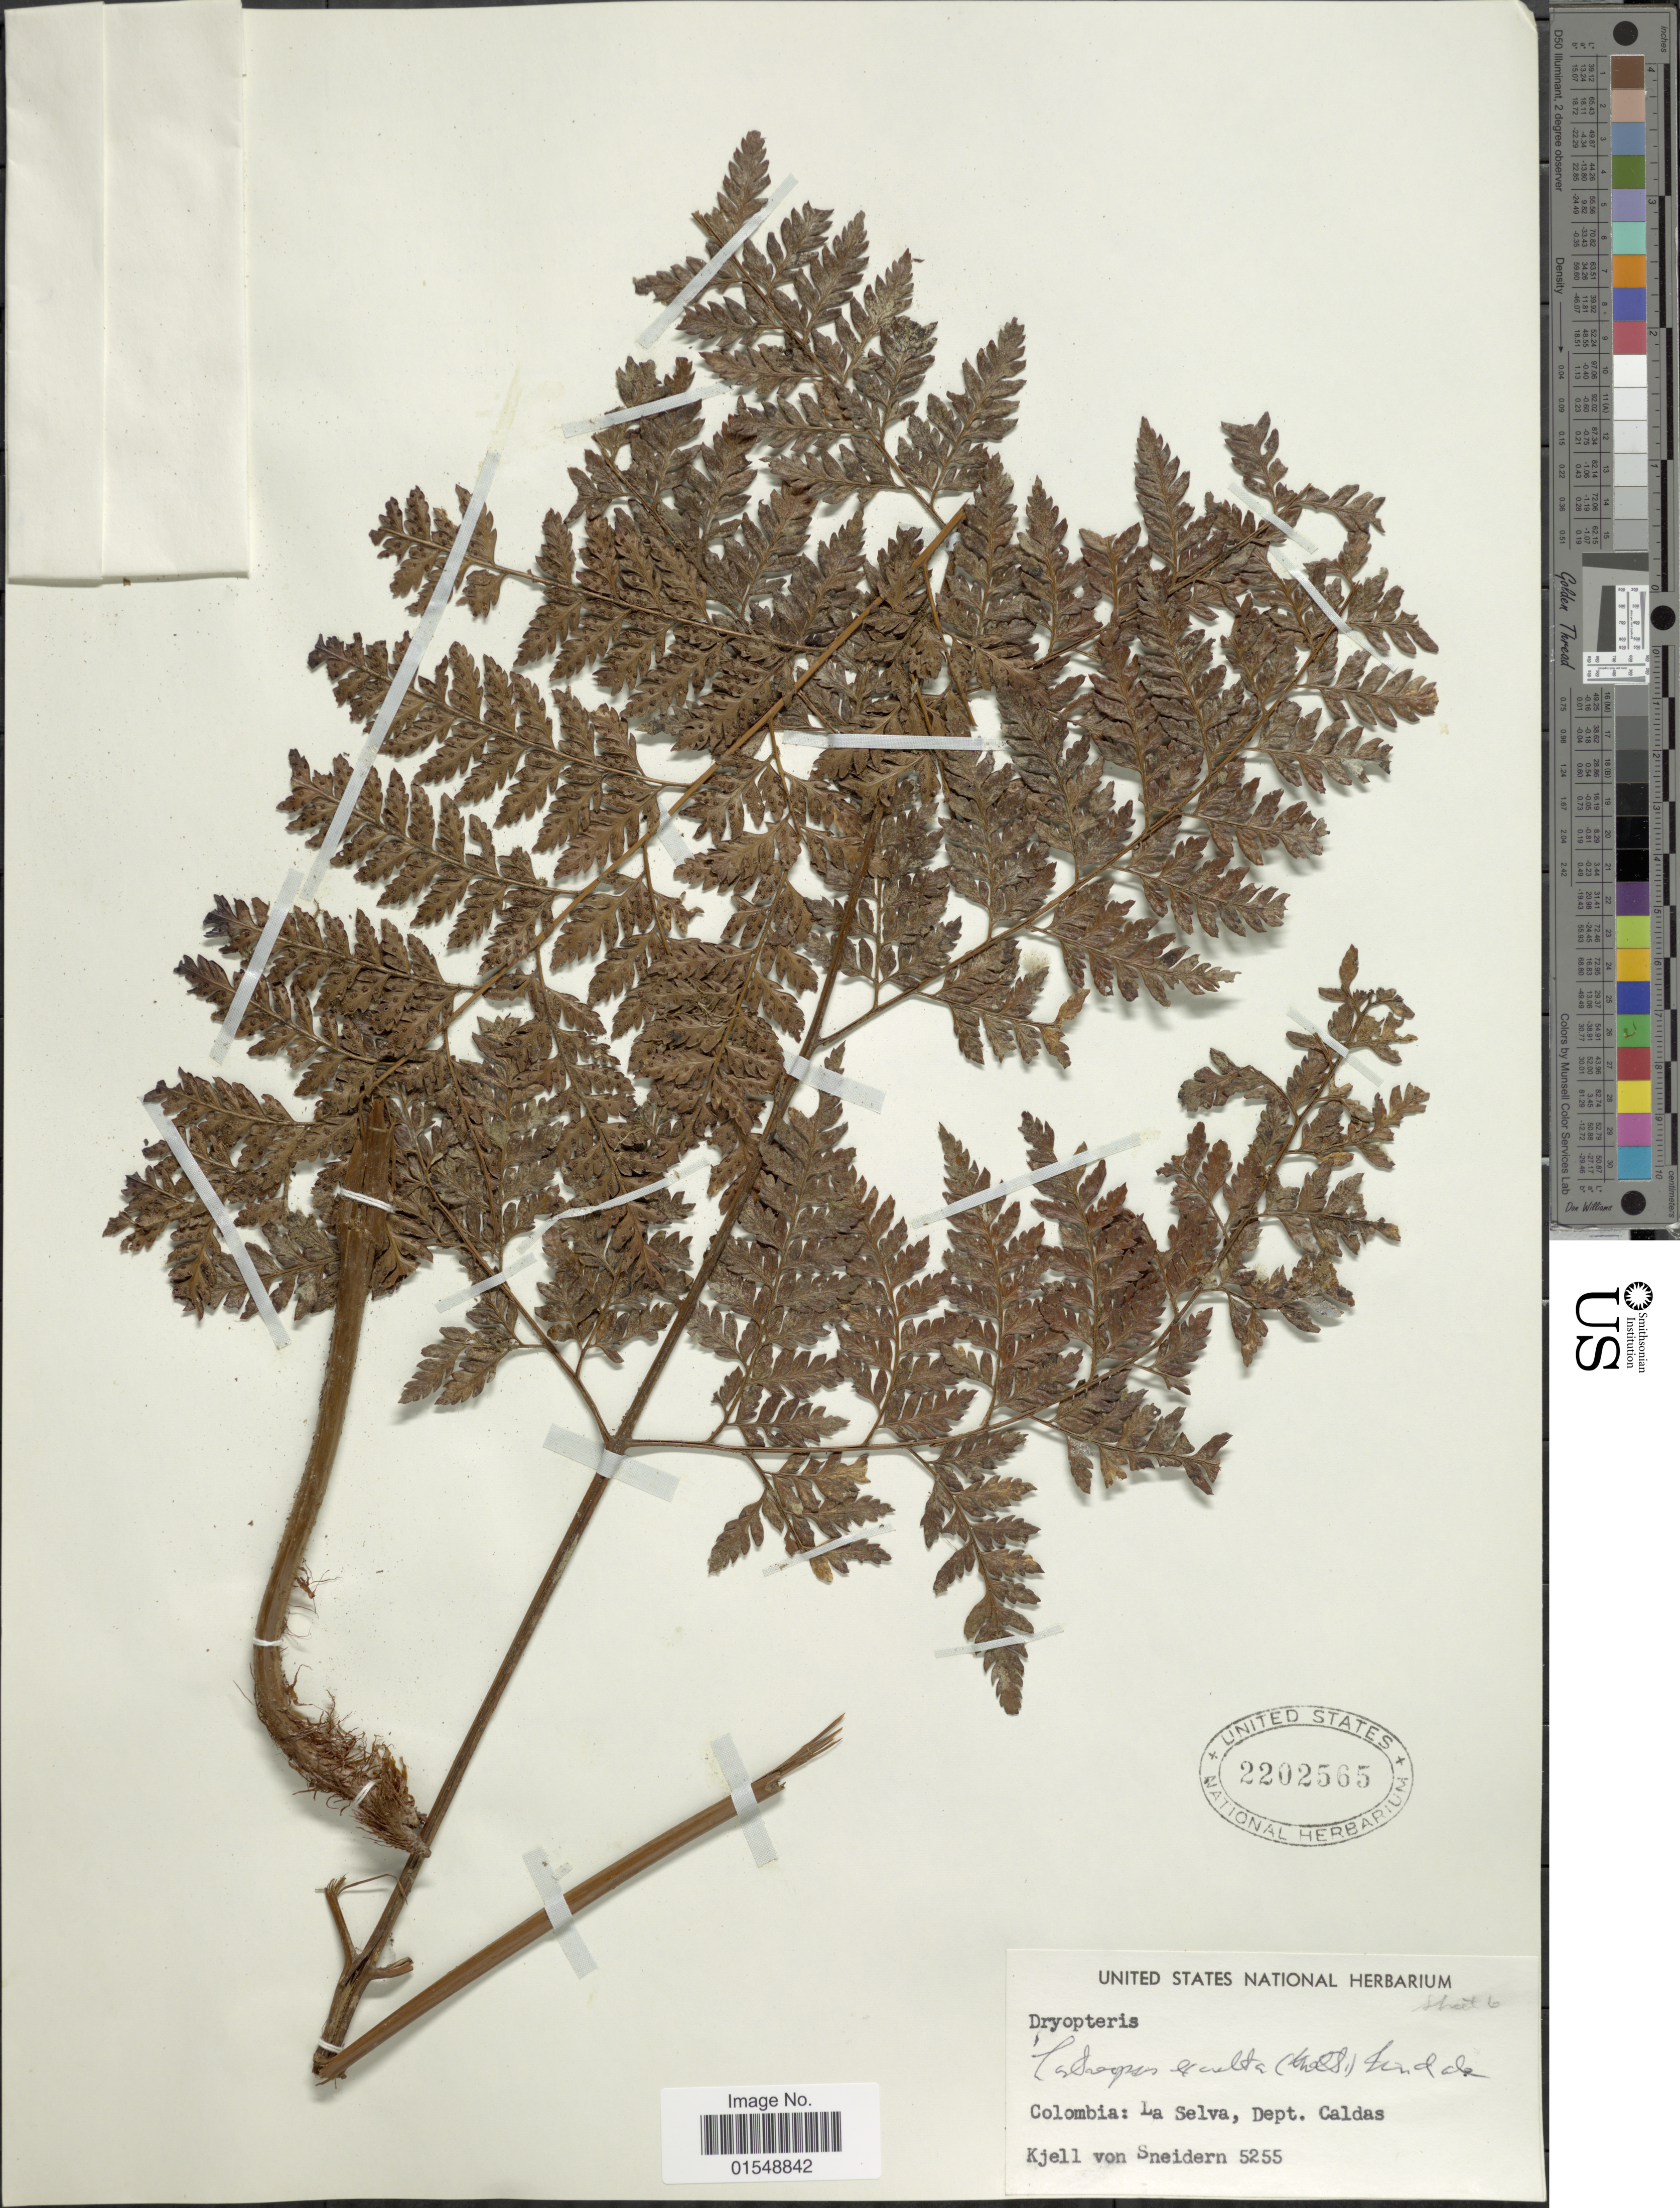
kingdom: Plantae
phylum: Tracheophyta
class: Polypodiopsida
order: Polypodiales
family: Dryopteridaceae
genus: Arachniodes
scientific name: Arachniodes ochropteroides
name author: (Baker) C. Chr.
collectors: K. von Sneidern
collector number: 5255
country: Colombia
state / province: Caldas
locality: La Selva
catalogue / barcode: US 2202565